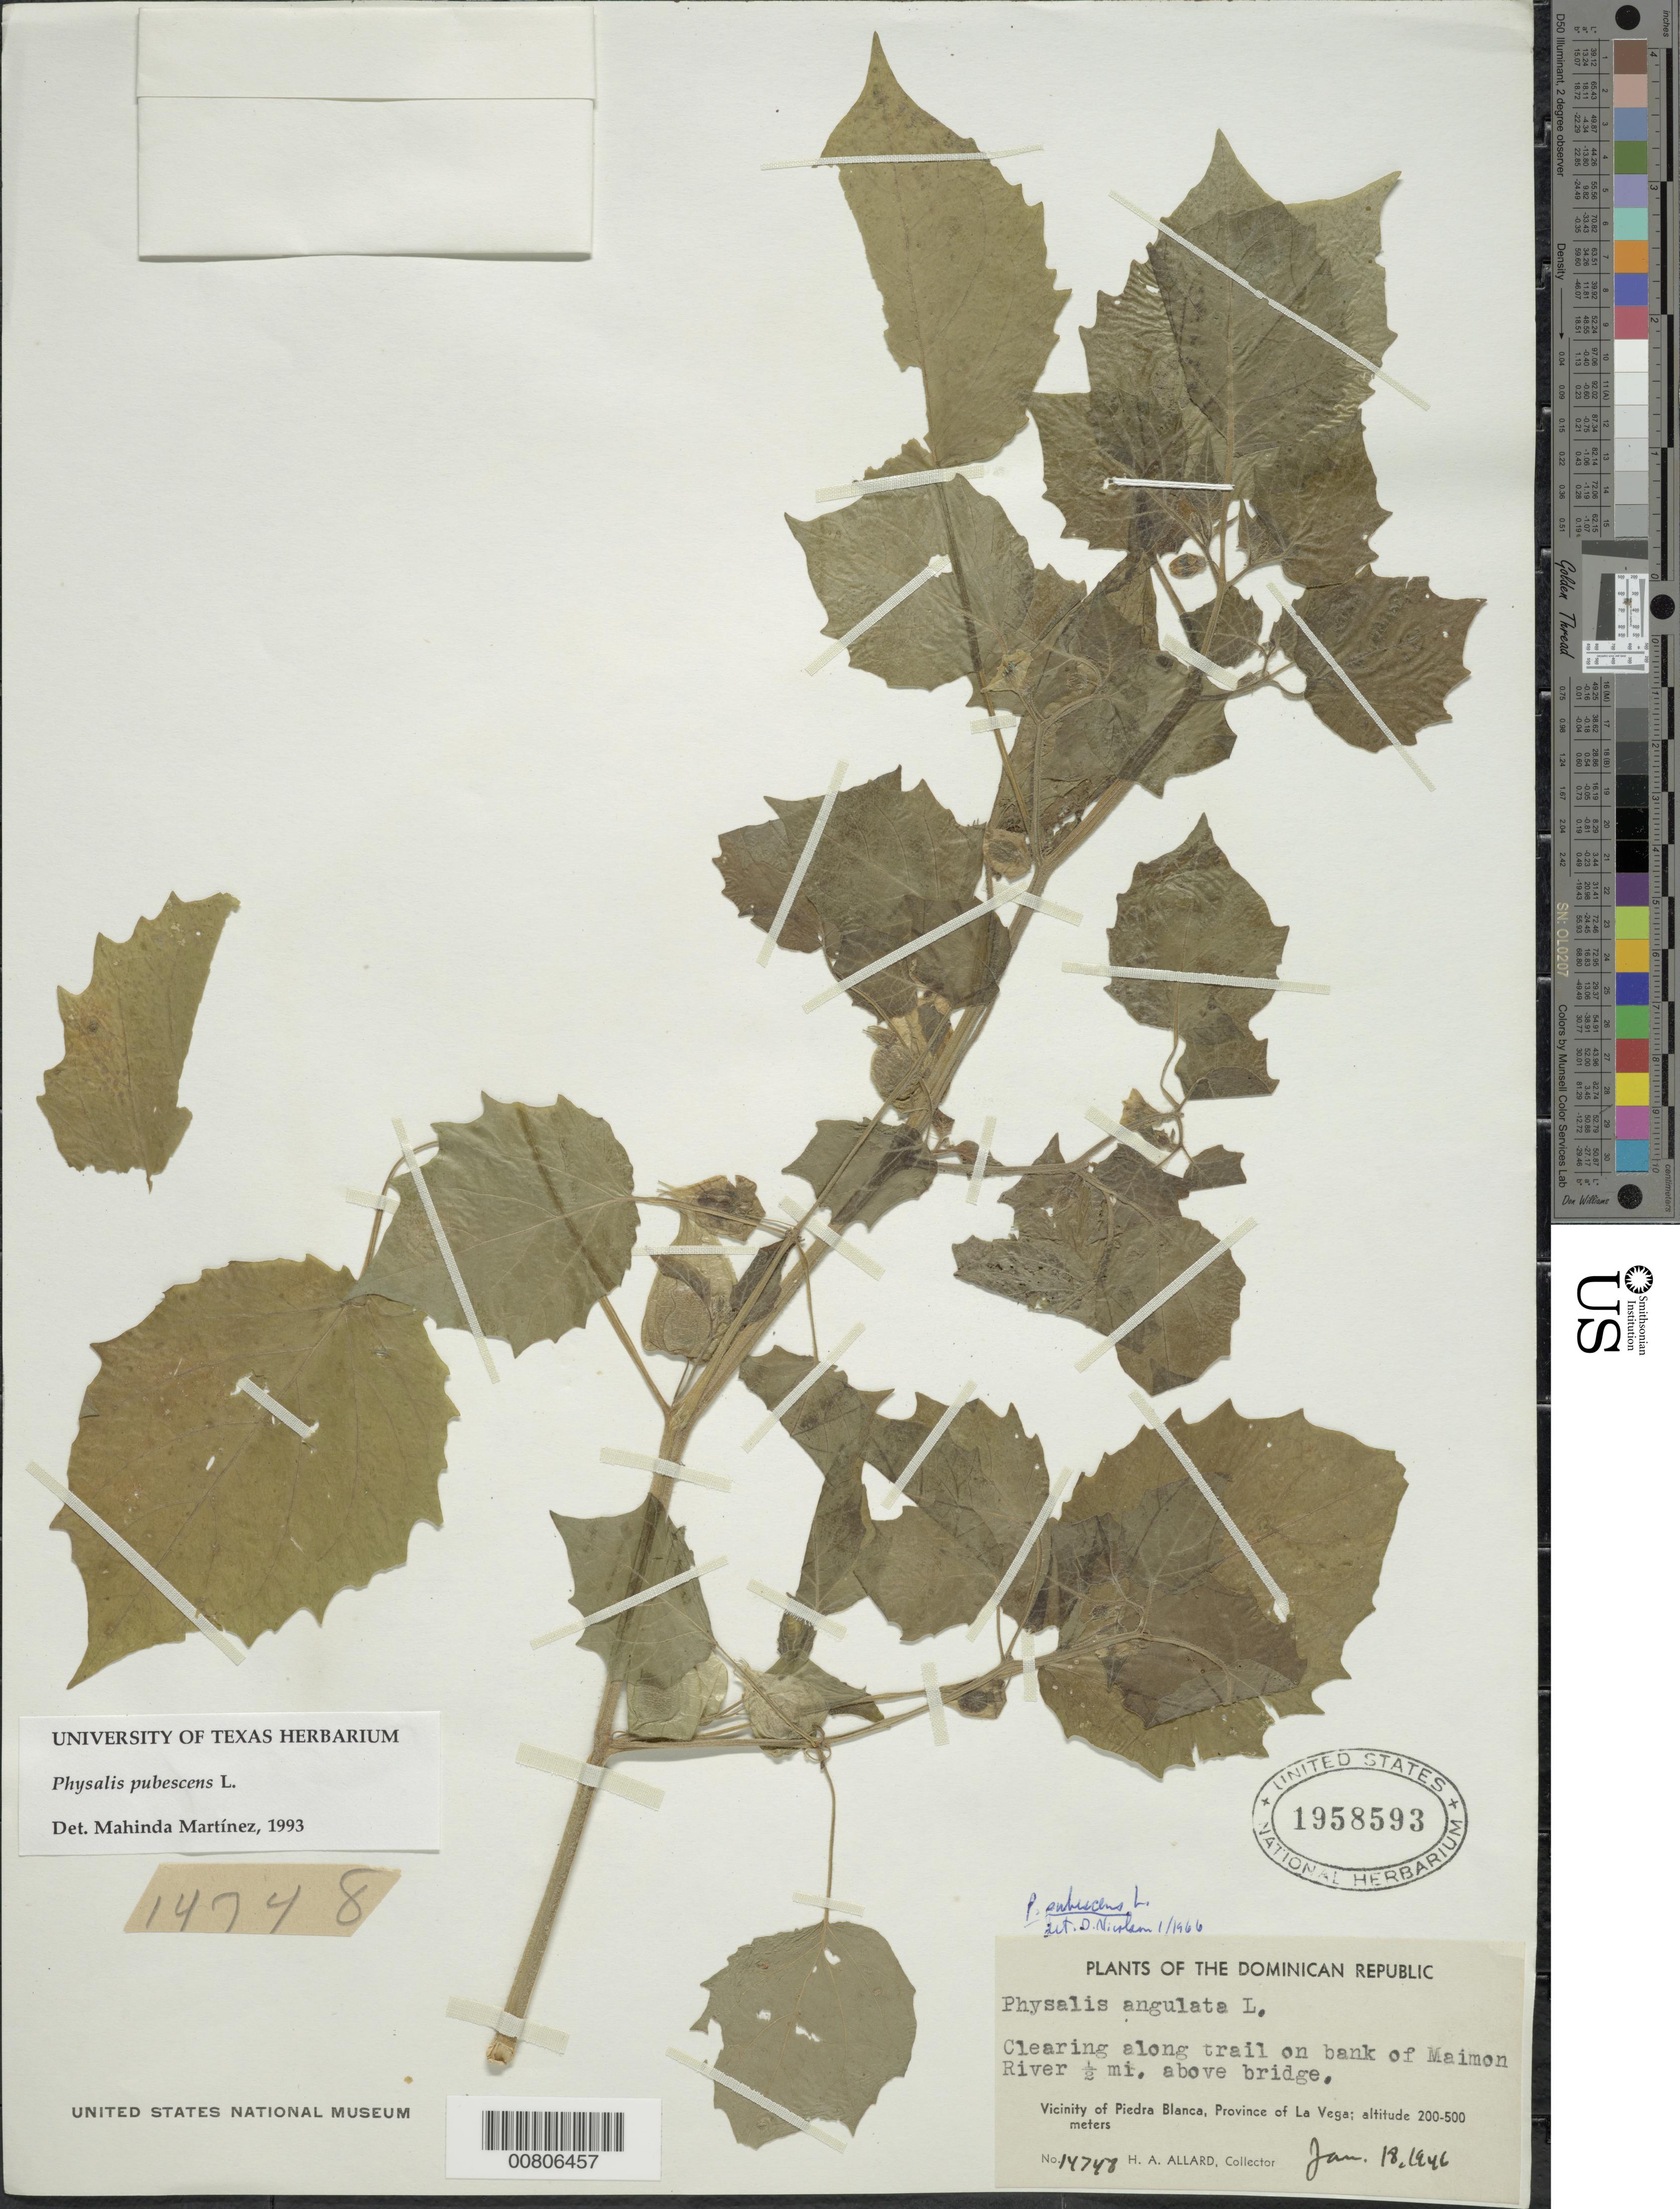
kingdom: Plantae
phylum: Tracheophyta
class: Magnoliopsida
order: Solanales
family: Solanaceae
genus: Physalis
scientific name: Physalis pubescens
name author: L.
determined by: Martinez, M.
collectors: H. A. Allard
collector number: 14748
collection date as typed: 18 Jan 1946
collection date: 1946-01-18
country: Dominican Republic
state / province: La Vega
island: Hispaniola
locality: Vicinity of Piedra Blanca, Maimon River 0.5 mi above bridge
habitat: Clearing along trail on river bank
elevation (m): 200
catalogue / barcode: US 1958593